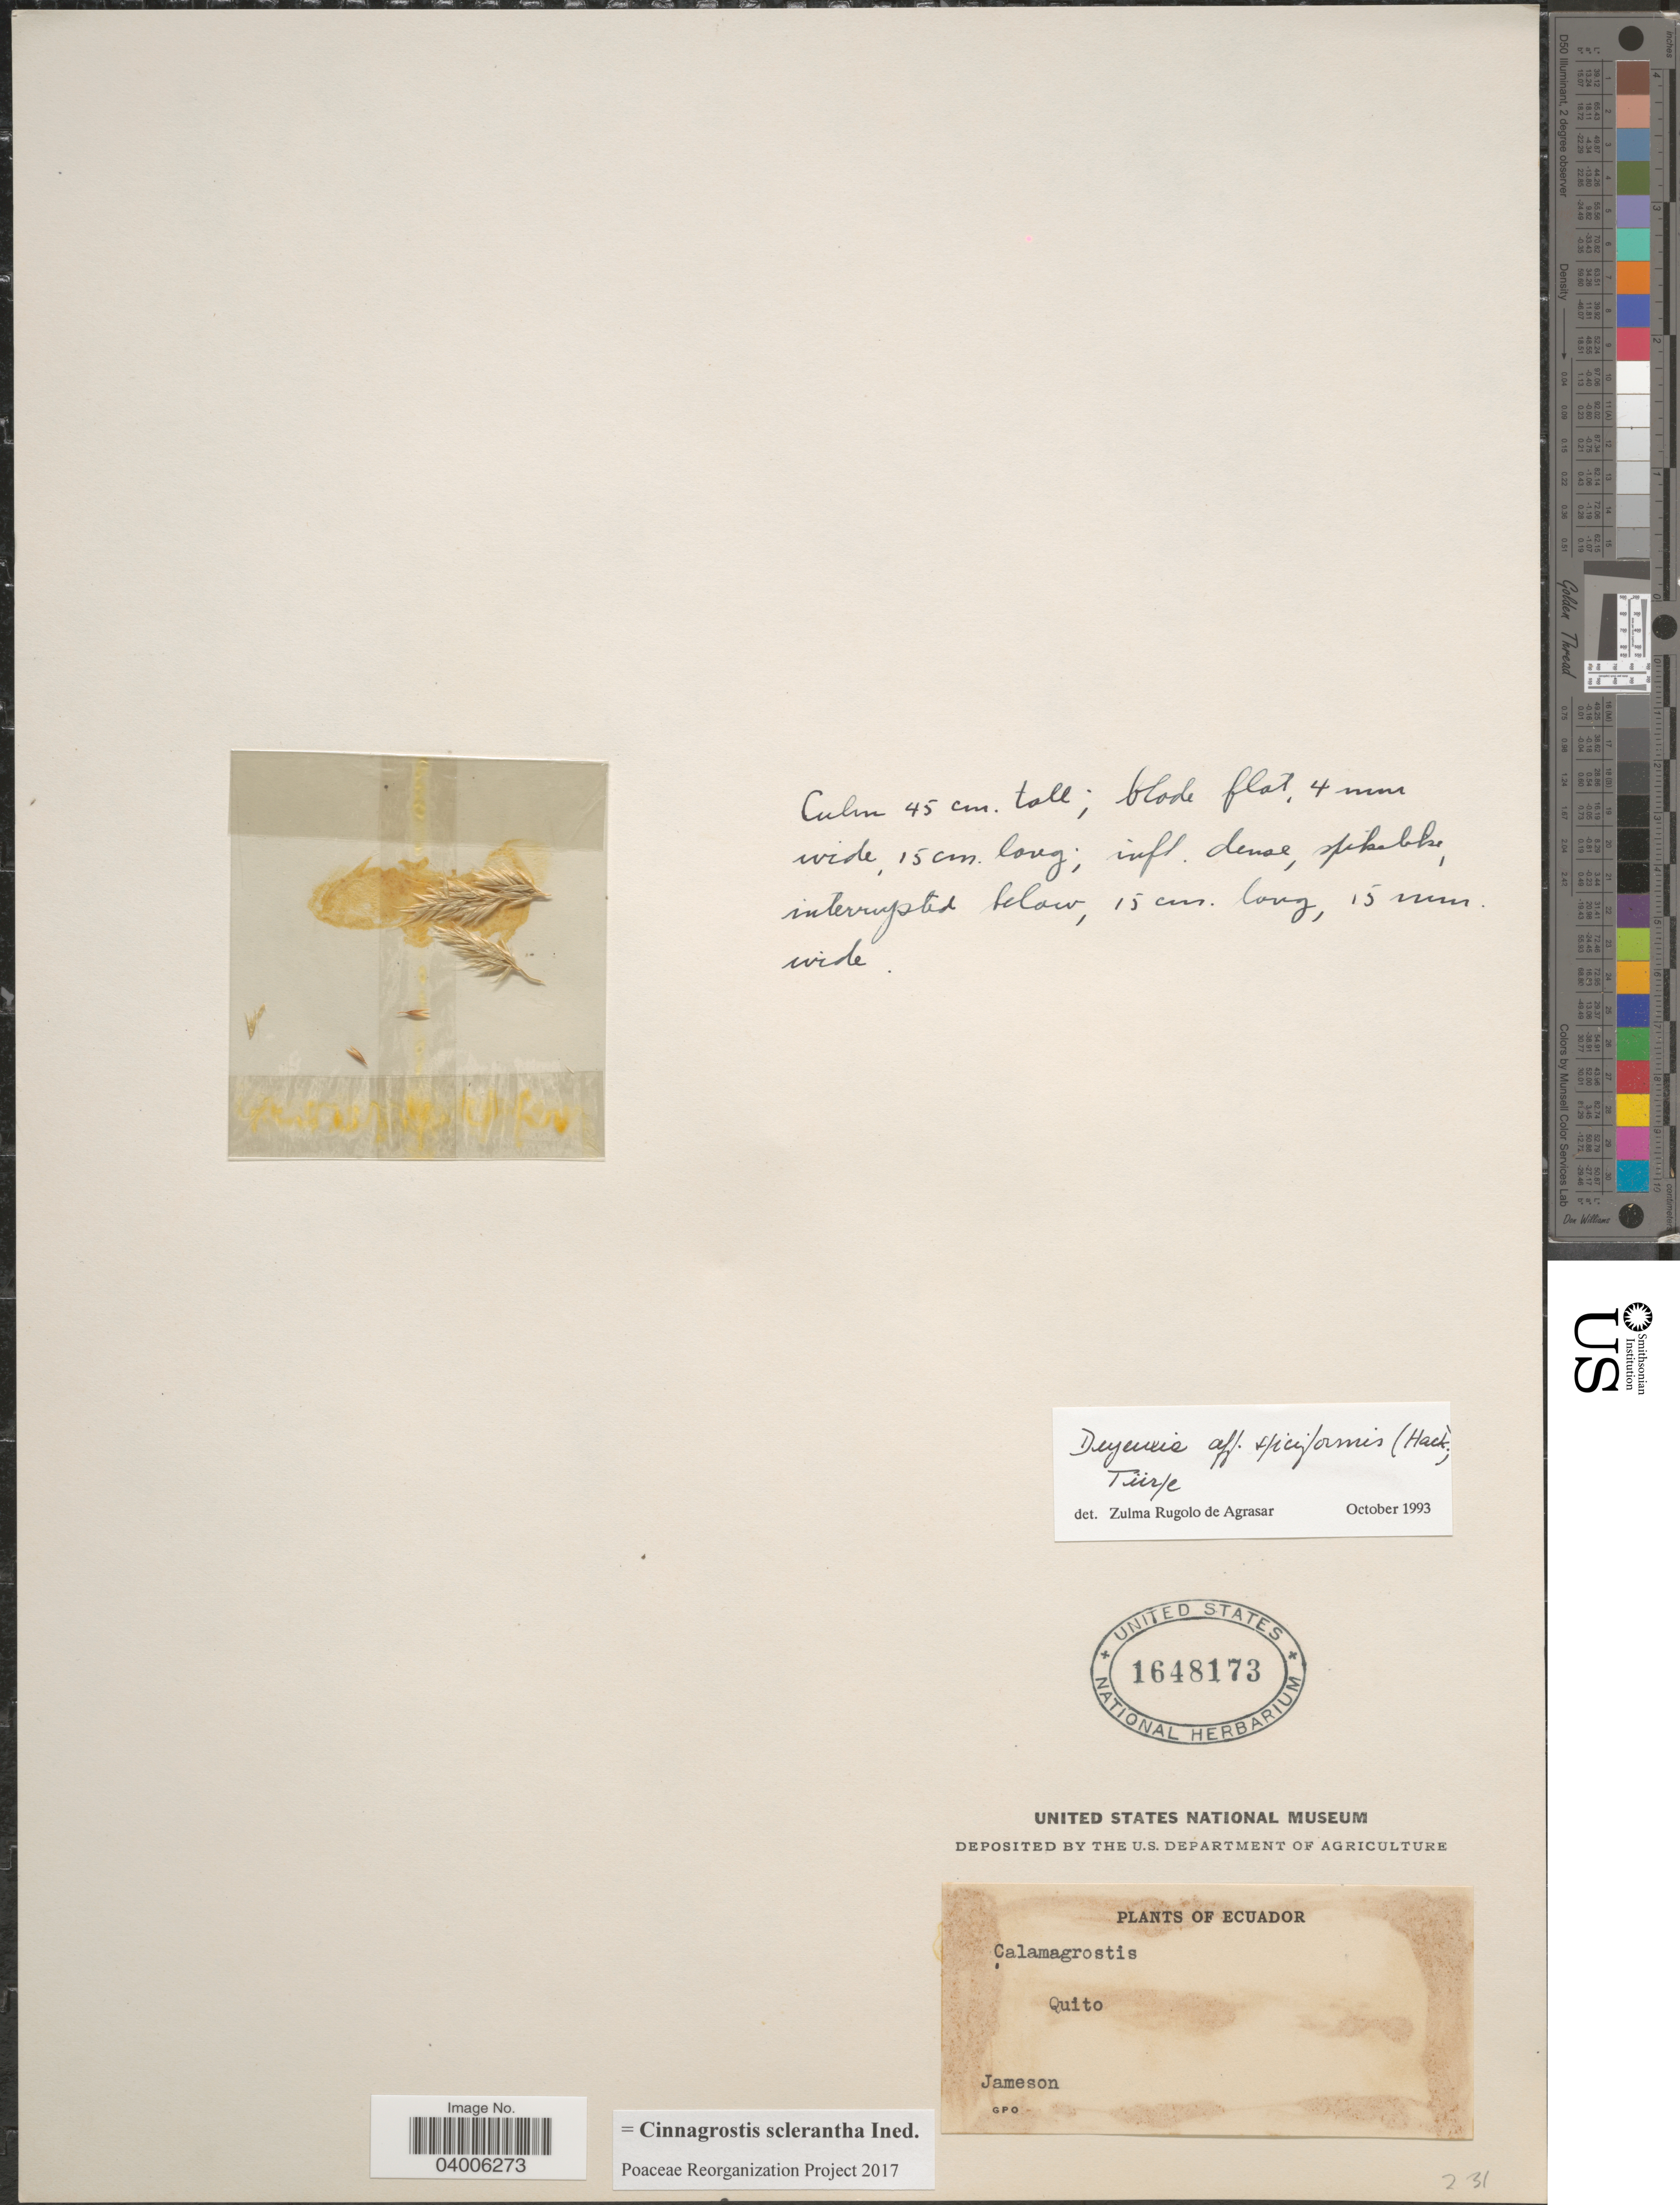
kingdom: Plantae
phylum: Tracheophyta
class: Liliopsida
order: Poales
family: Poaceae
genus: Cinnagrostis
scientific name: Cinnagrostis sclerantha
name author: (Hack.) P.M. Peterson et al.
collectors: -- Jameson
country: Ecuador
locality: Quito.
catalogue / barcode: US 1648173